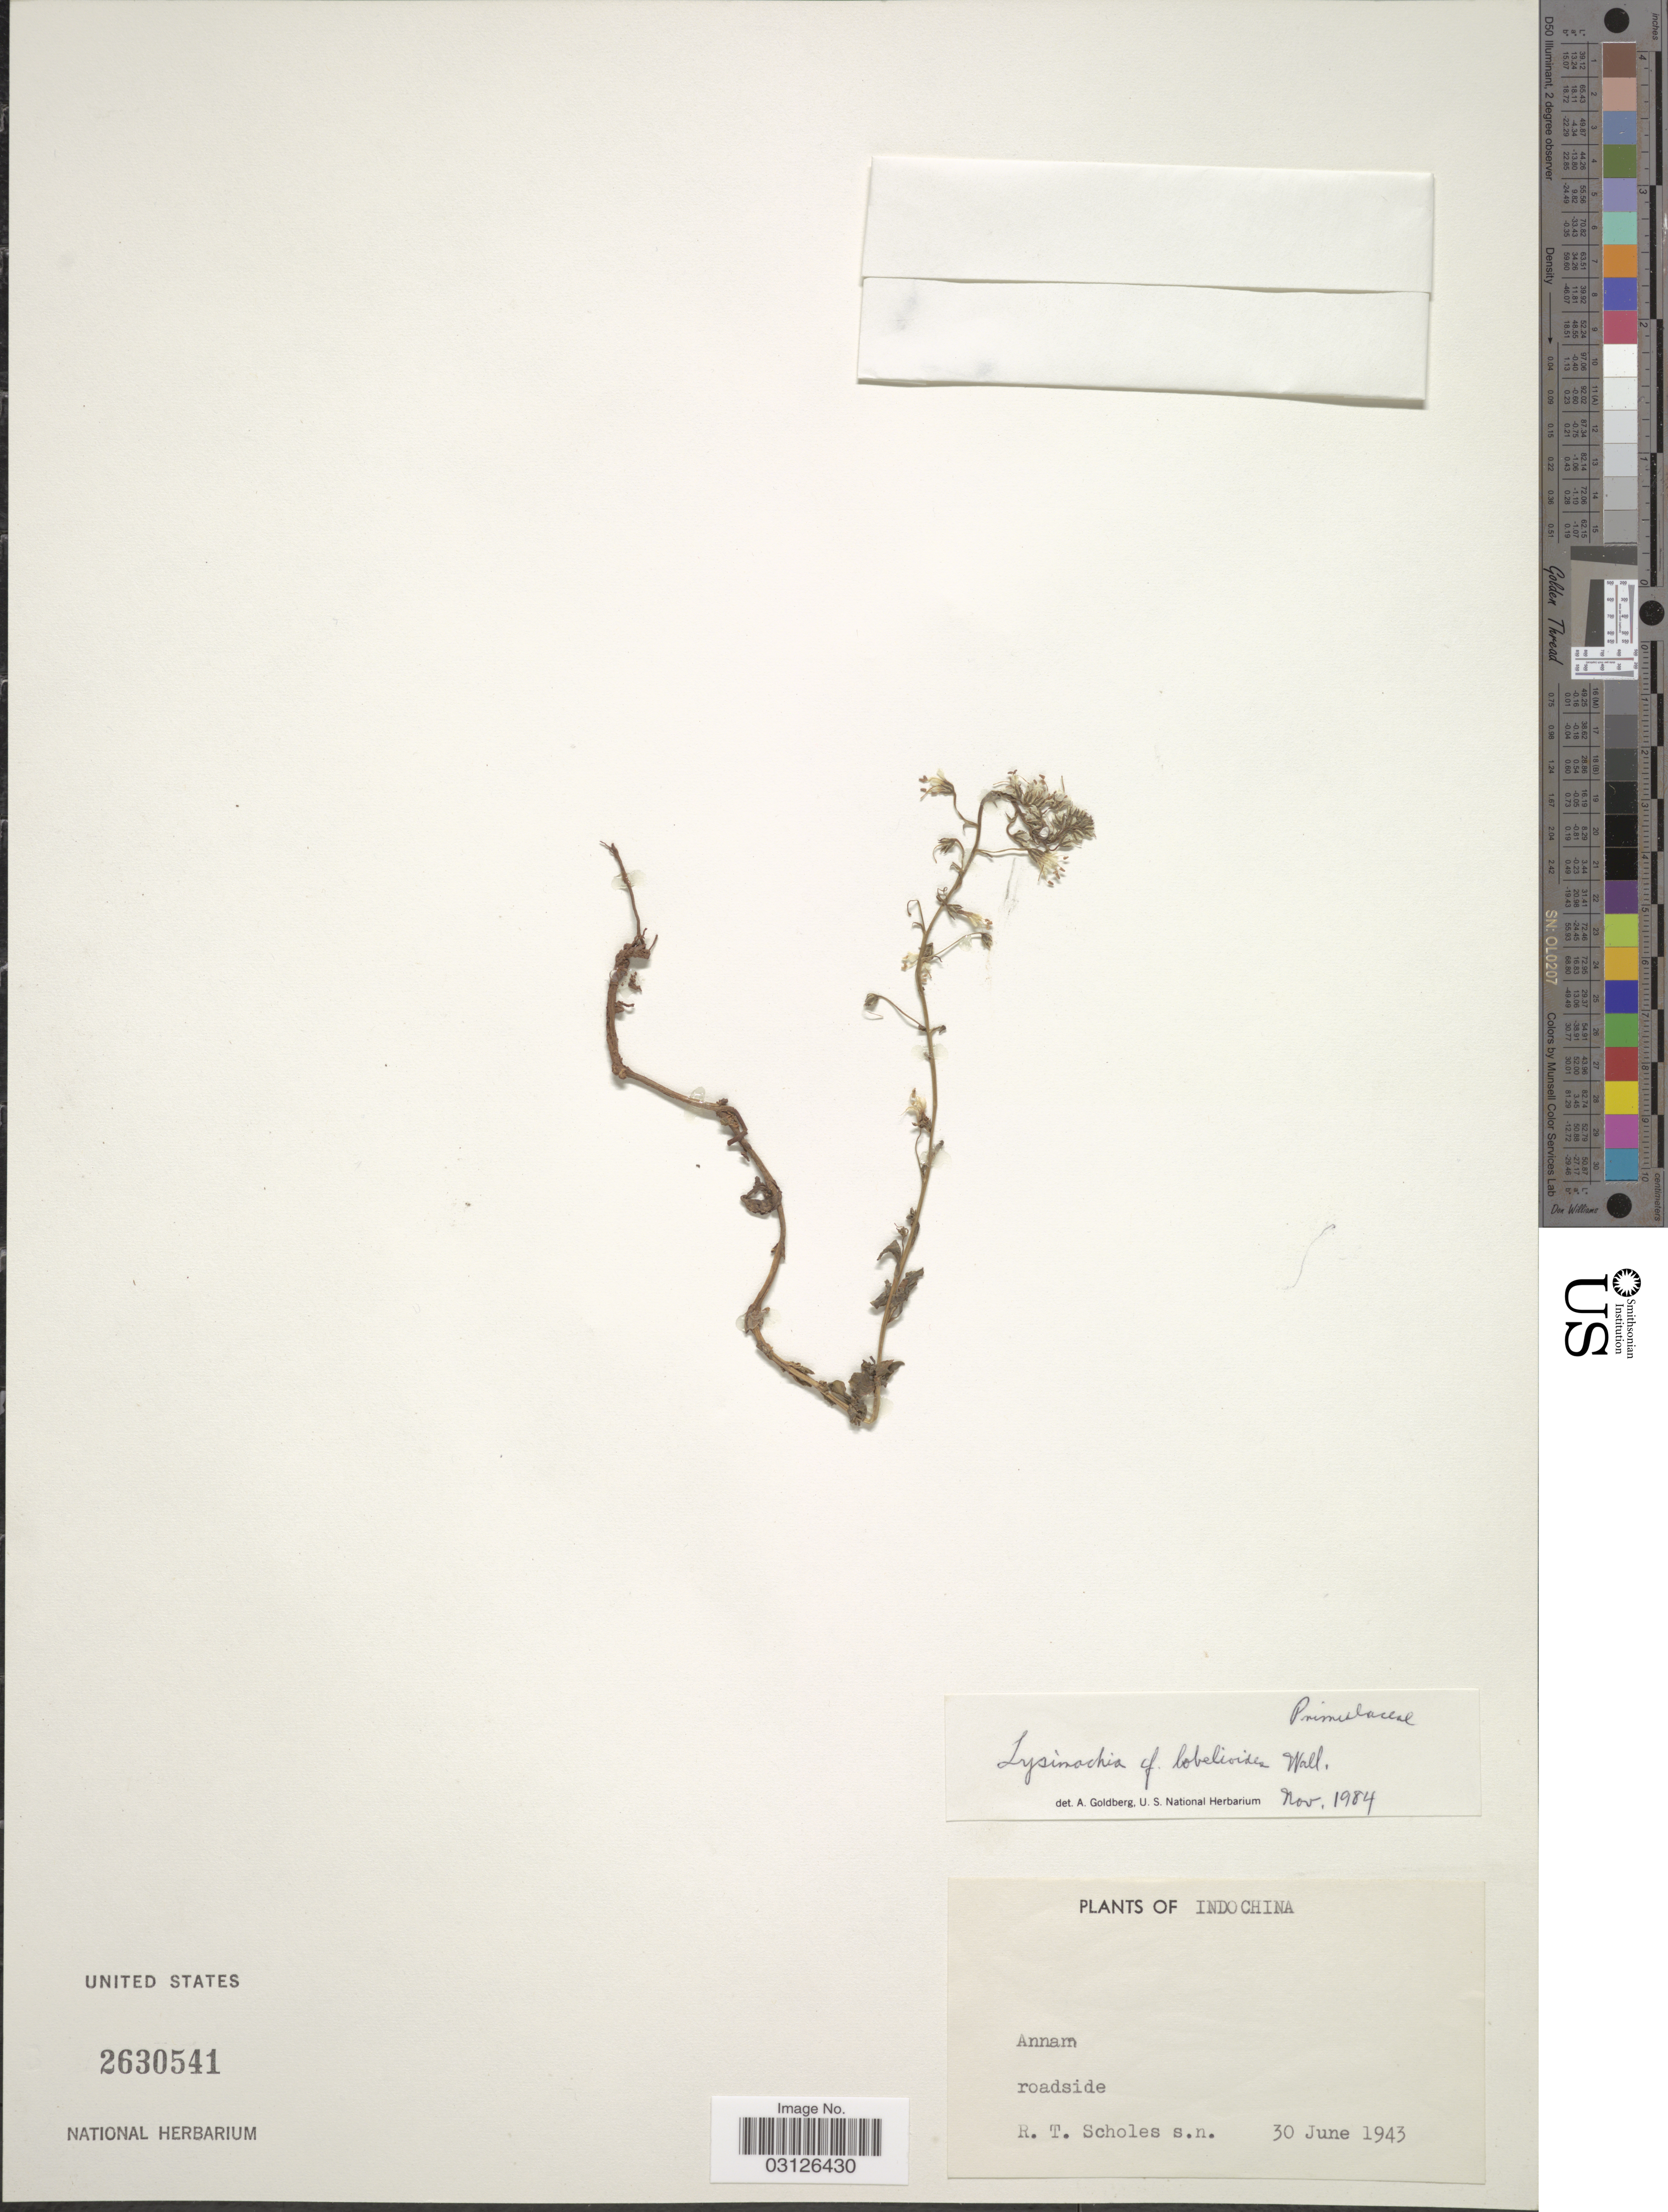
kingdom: Plantae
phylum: Tracheophyta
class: Magnoliopsida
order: Ericales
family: Primulaceae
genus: Lysimachia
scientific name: Lysimachia lobelioides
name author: Wall.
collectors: R. Scholes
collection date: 1943-06-30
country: Vietnam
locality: Indochina. Annam.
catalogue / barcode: US 2630541